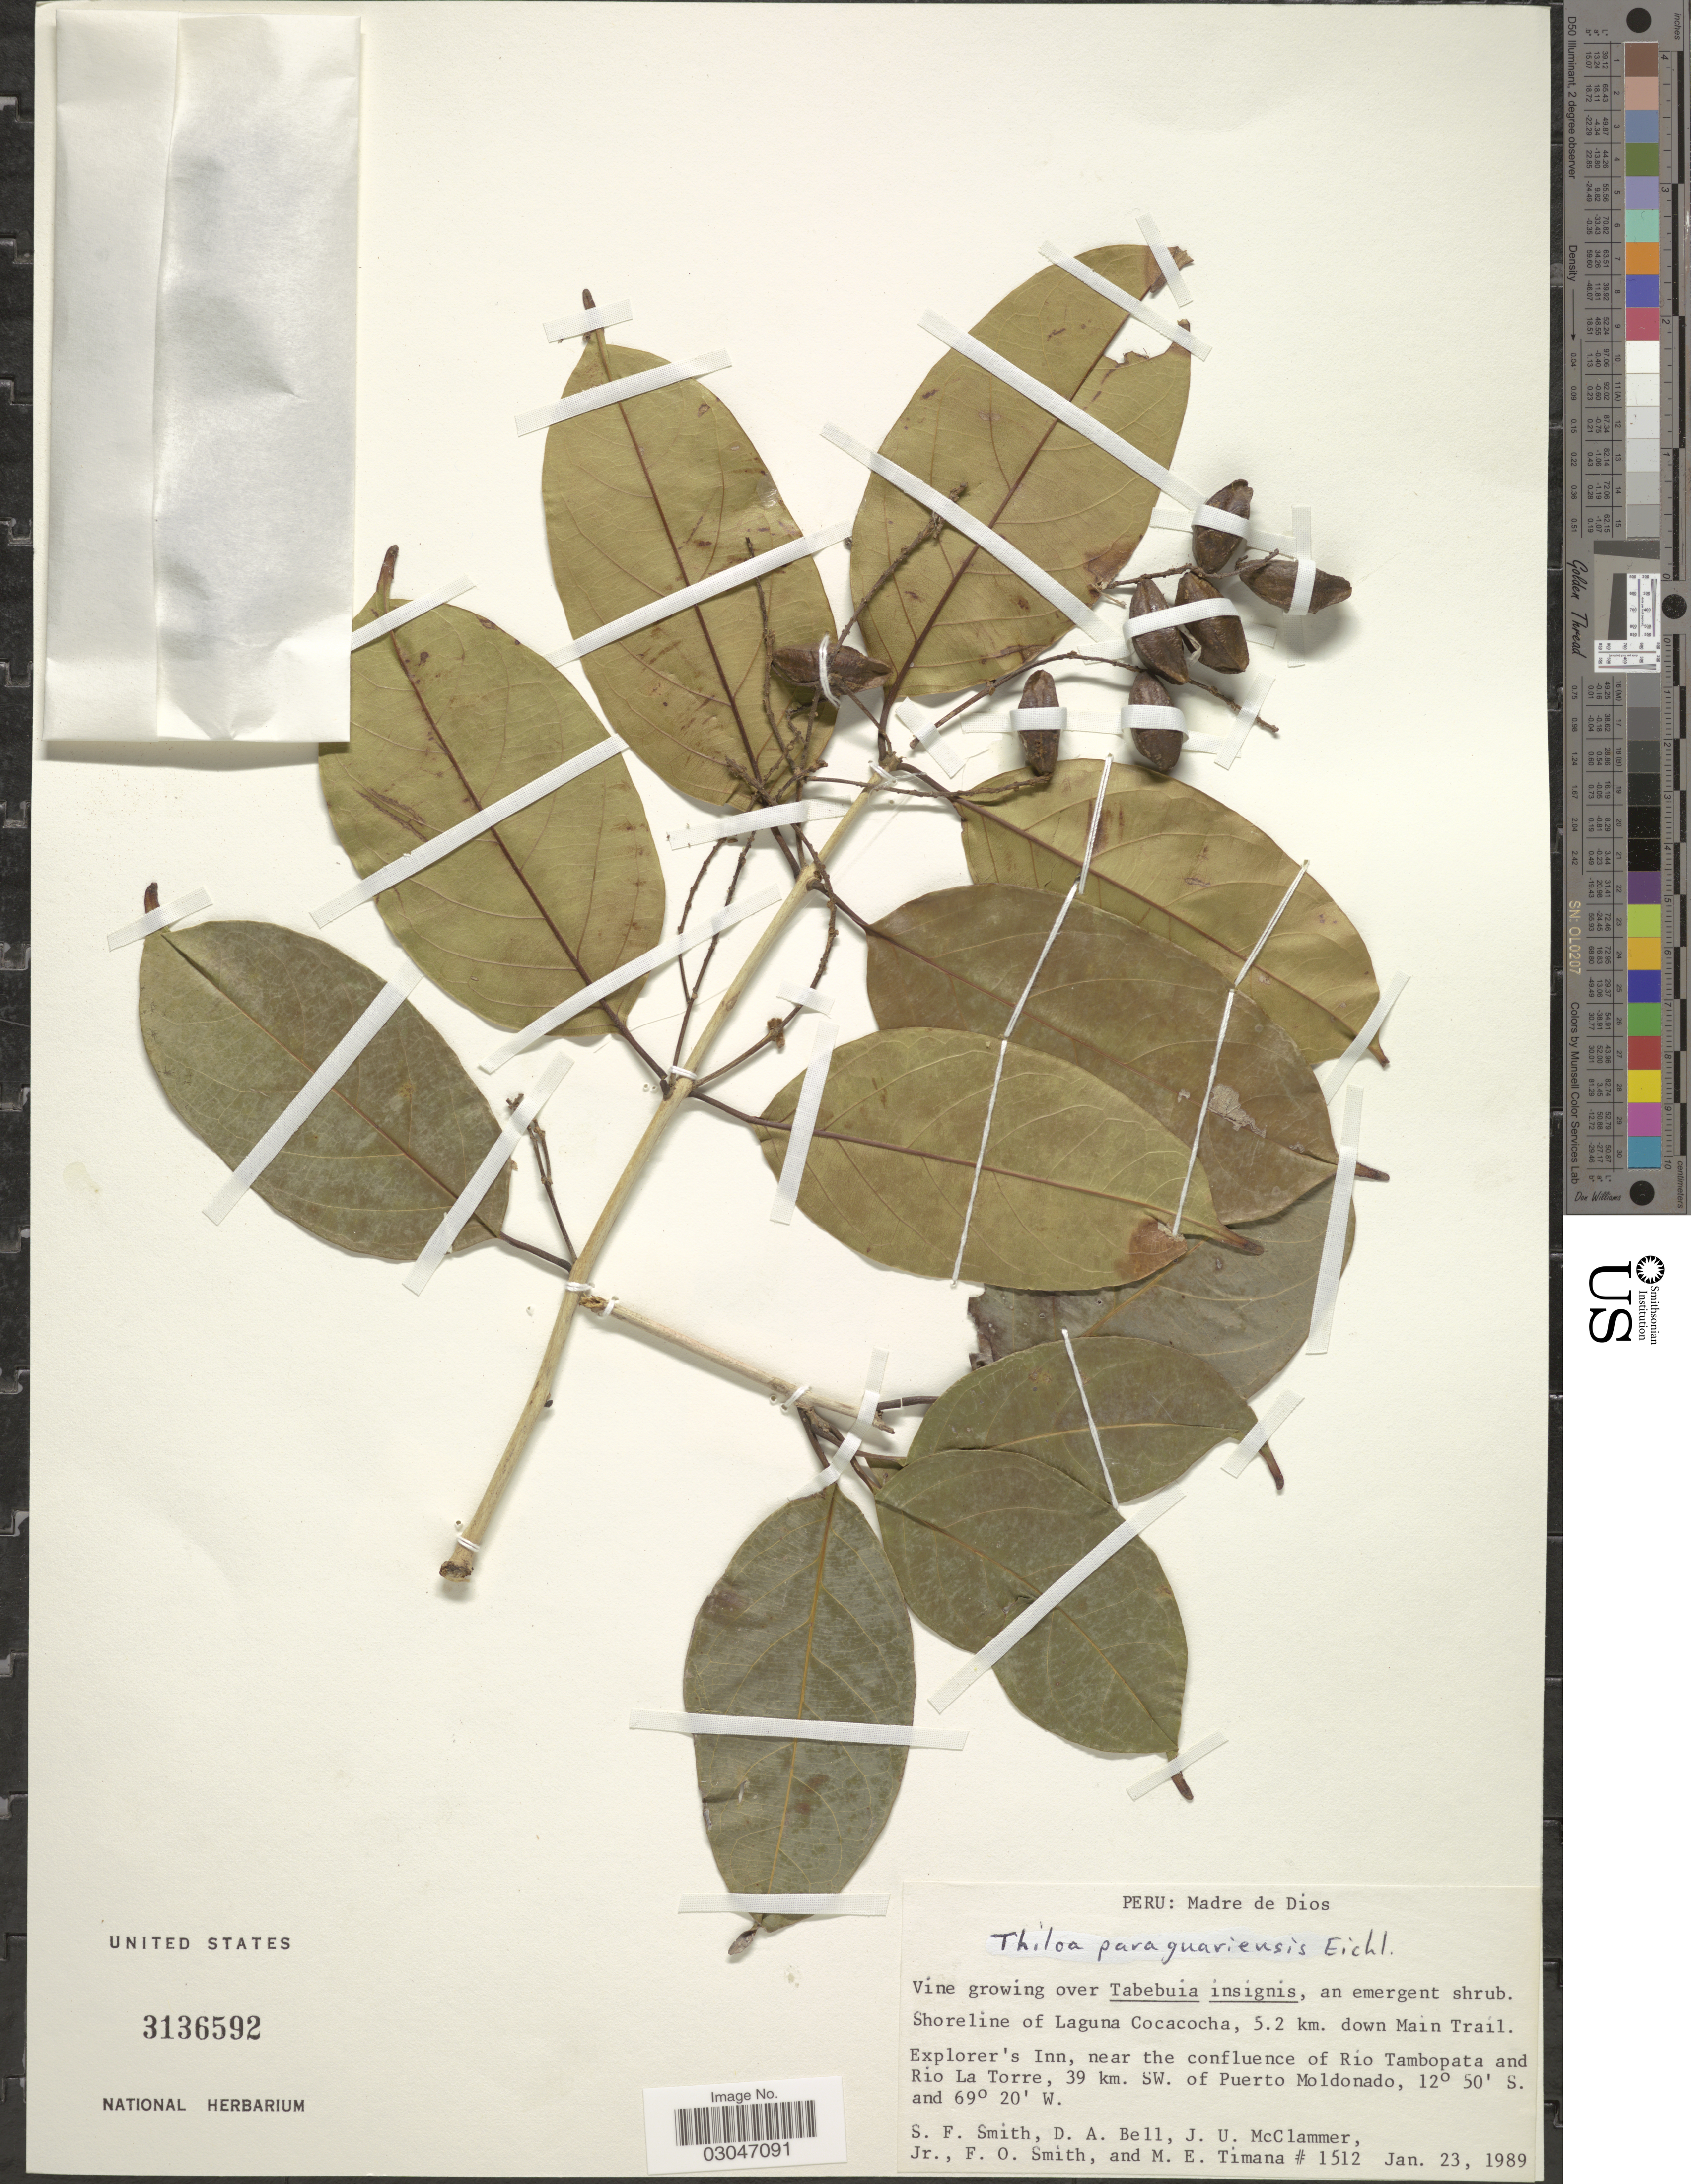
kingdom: Plantae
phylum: Tracheophyta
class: Magnoliopsida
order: Myrtales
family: Combretaceae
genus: Thiloa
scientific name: Thiloa paraguariensis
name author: Eichler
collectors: S.F. Smith, D. A. Bell, J. McClammer & F. Smith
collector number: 1512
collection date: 1989-01-23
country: Peru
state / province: Madre de Dios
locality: Shoreline of Laguna Cocacocha, 5.2 km. down Main Trail, Explorer's Inn, near the confluence of Rio Tambopata and Rio La Torre, 39 km. SW. of Puerto Moldonado.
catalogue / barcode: US 3136592